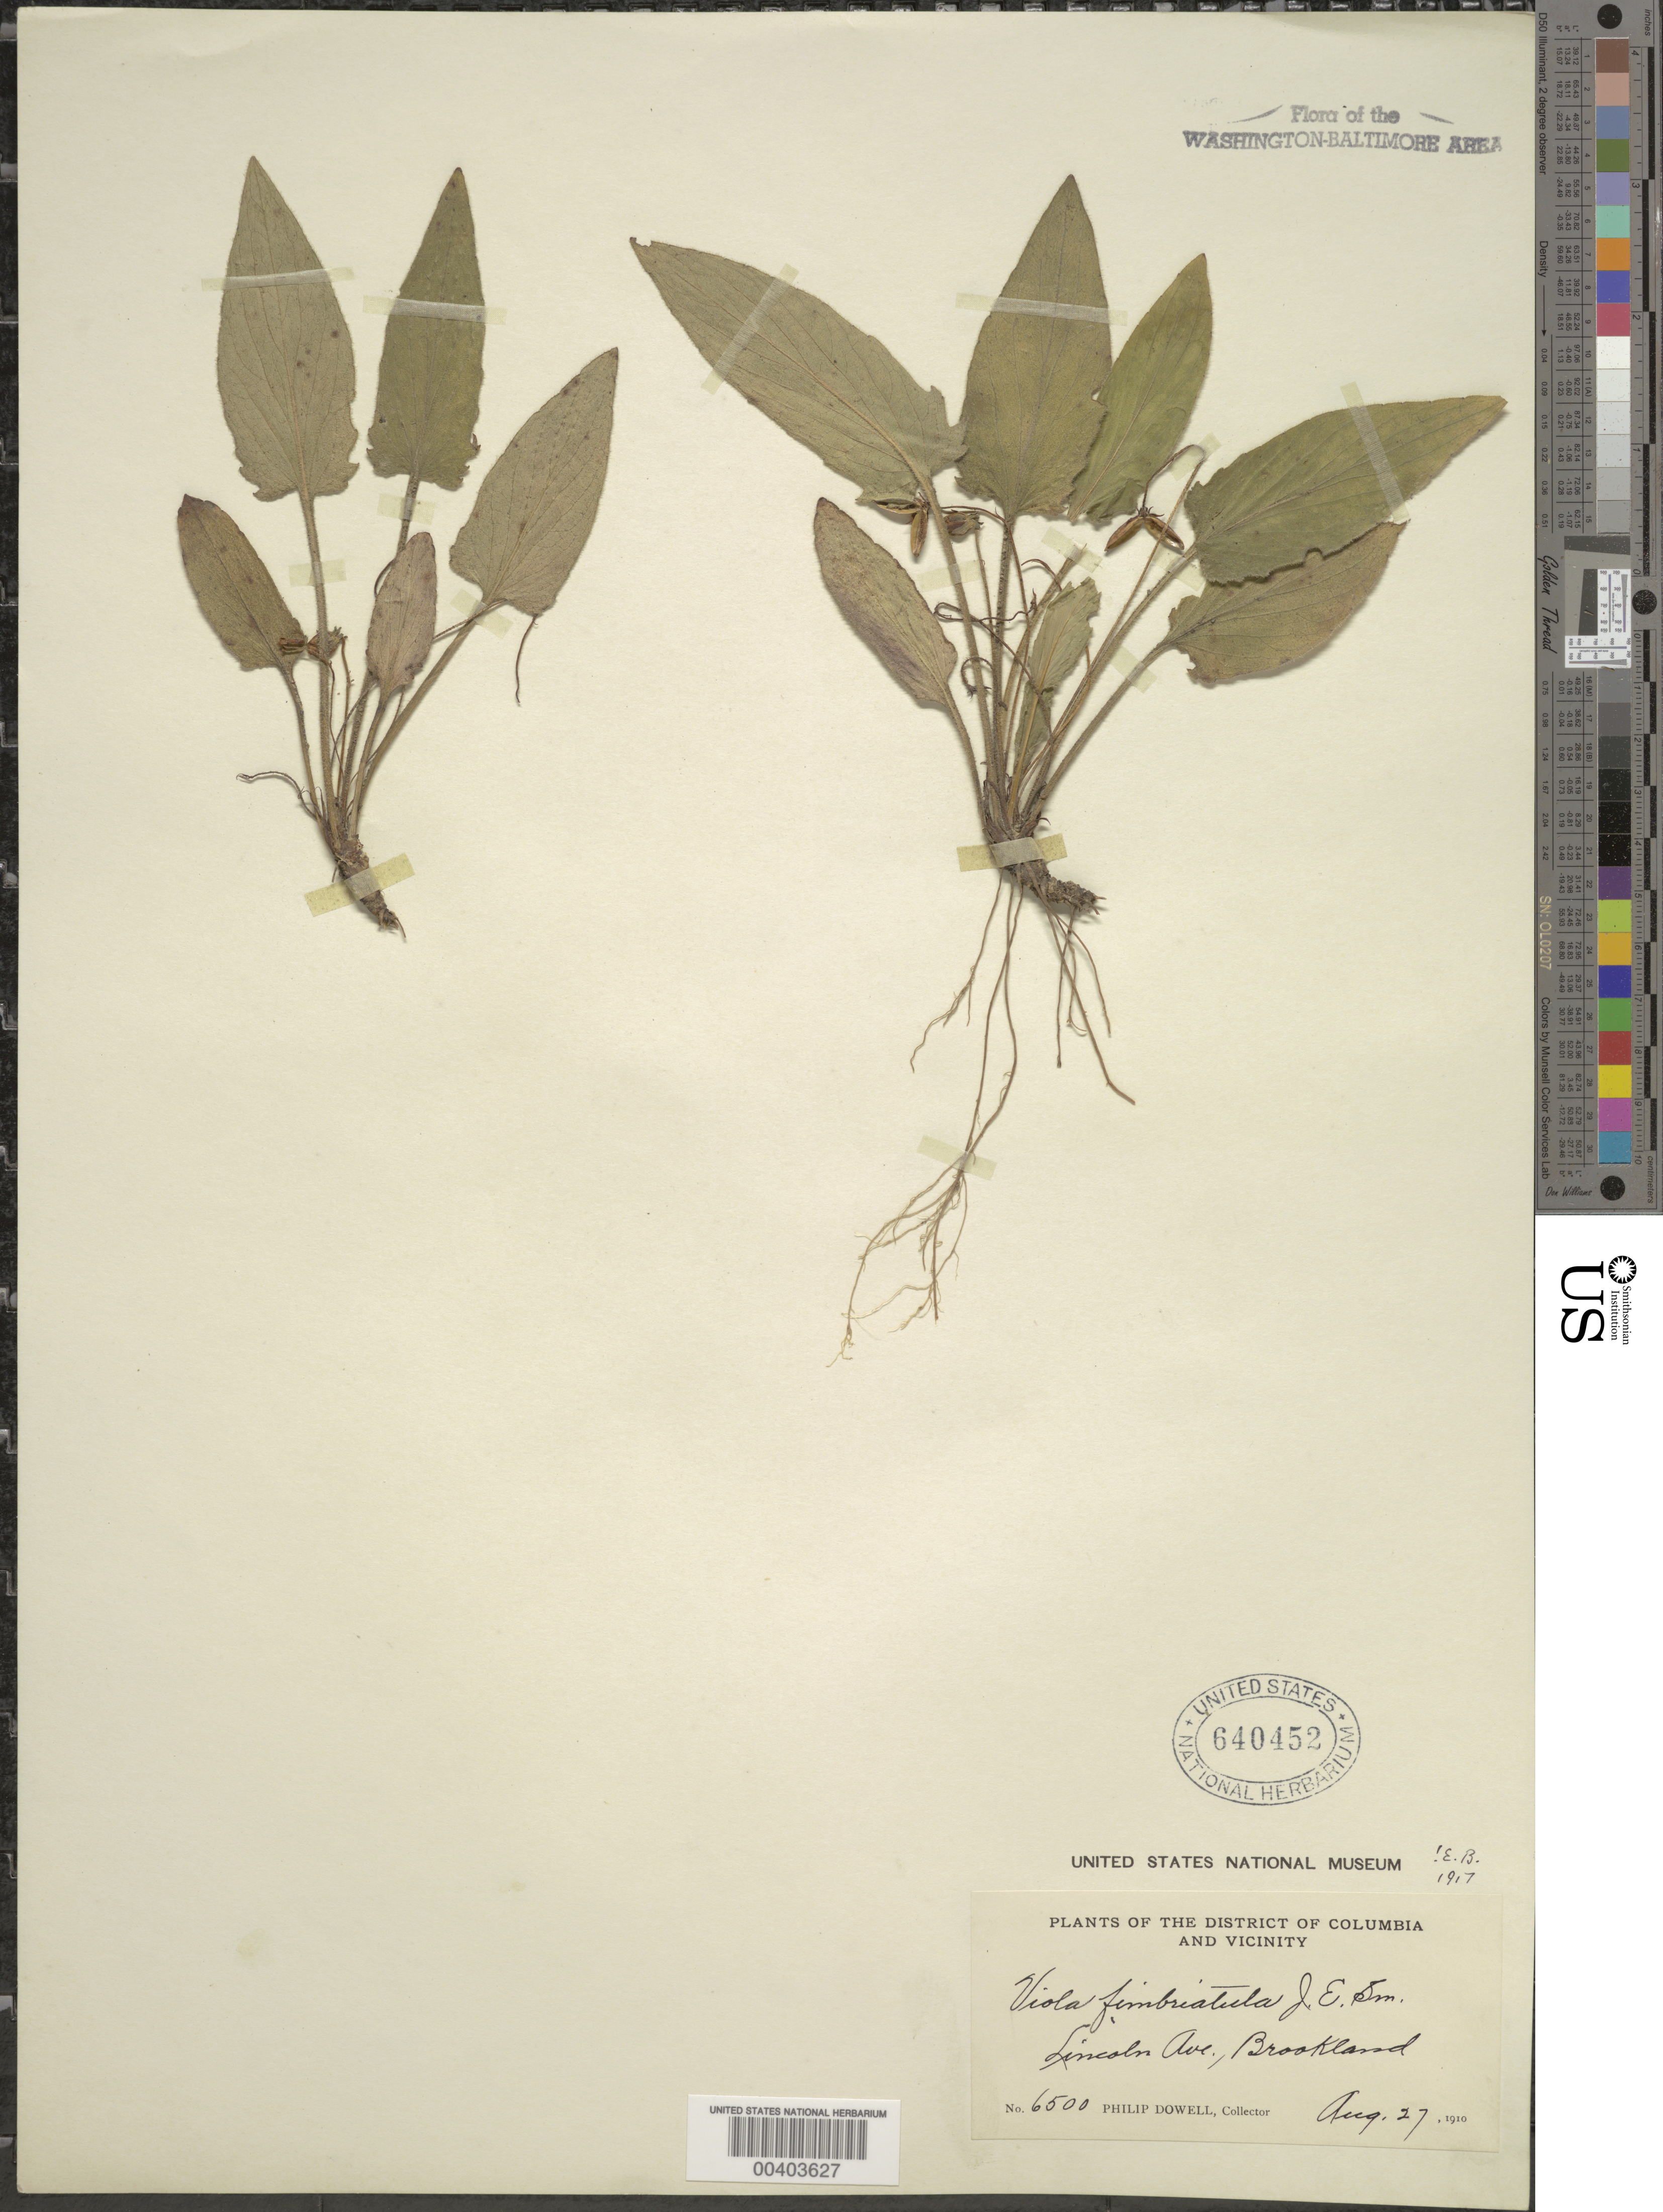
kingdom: Plantae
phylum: Tracheophyta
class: Magnoliopsida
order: Malpighiales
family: Violaceae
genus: Viola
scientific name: Viola sagittata var. ovata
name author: (Nutt.) Torr. & A. Gray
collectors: P. Dowell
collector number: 6500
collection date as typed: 27 Aug 1910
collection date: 1910-08-27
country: United States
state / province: District of Columbia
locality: Lincoln Avenue, Brookland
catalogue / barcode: US 640452